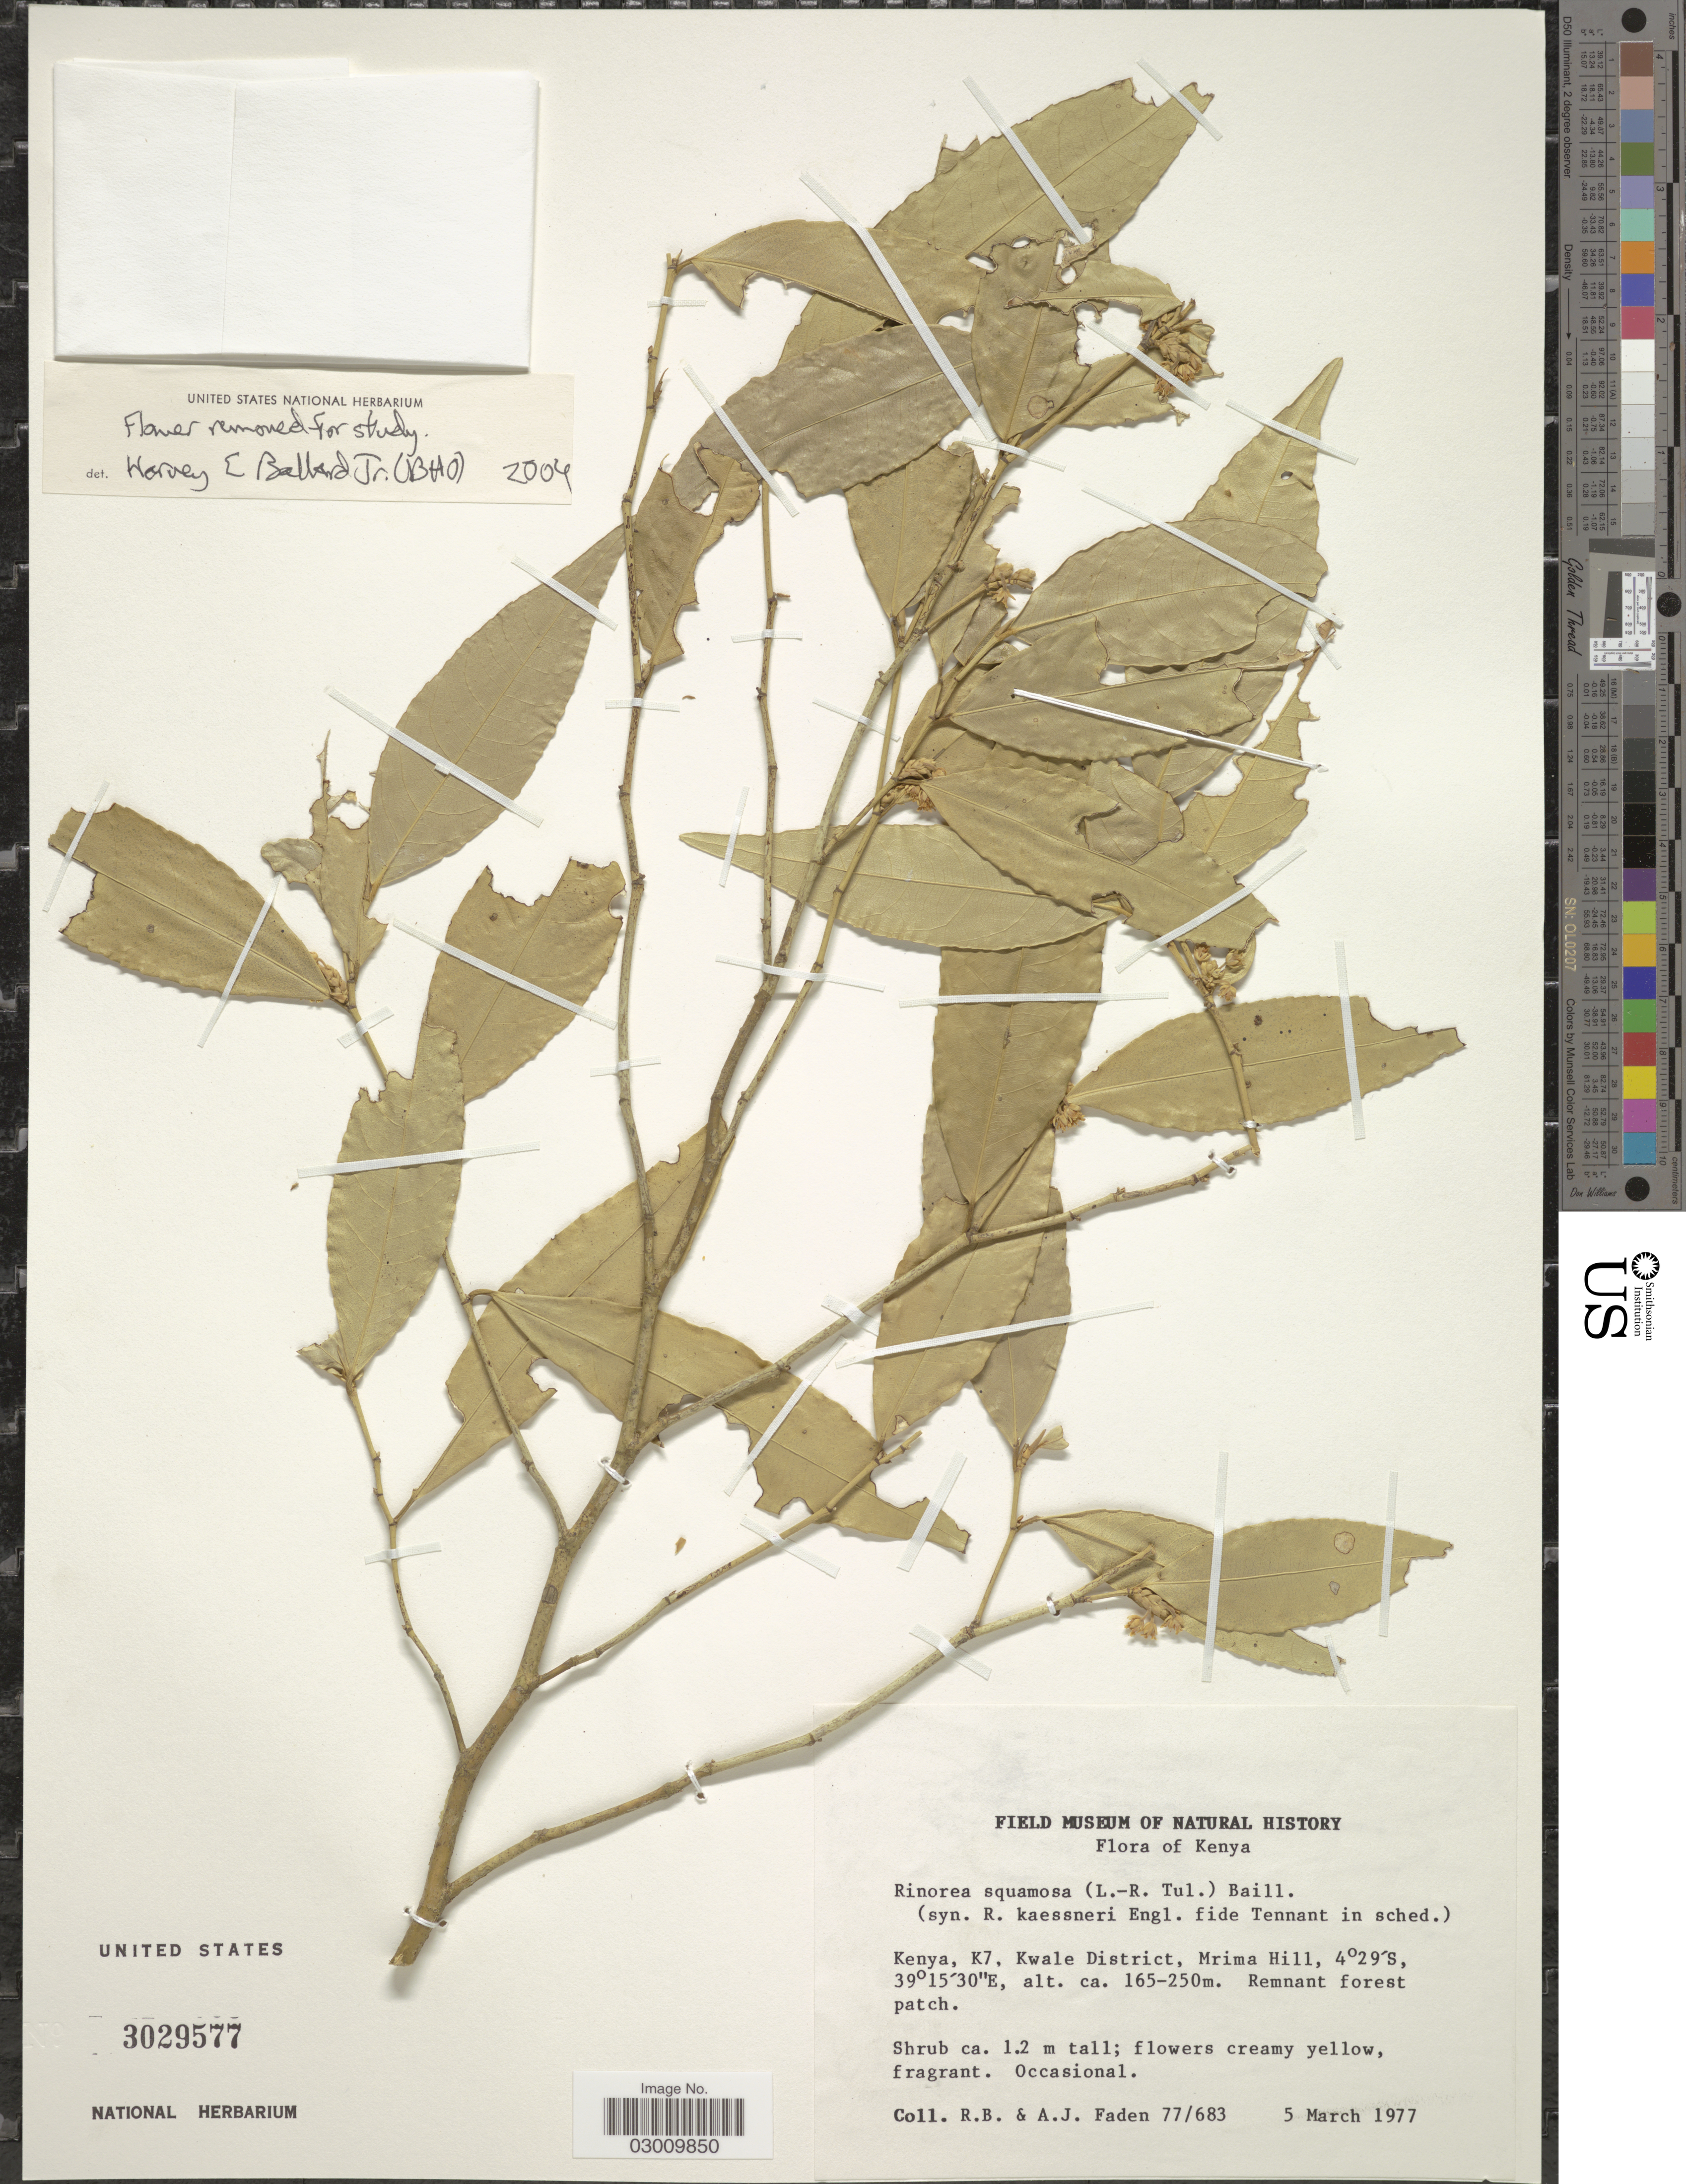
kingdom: Plantae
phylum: Tracheophyta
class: Magnoliopsida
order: Malpighiales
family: Violaceae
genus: Rinorea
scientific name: Rinorea squamosa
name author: (Boivin ex Tul.) Baill.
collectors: R. B. Faden & A. J. Faden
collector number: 77/683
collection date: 1977-03-05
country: Kenya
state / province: Kwale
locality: K7, Kwale District, Mrima Hill.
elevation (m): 165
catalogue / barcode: US 3029577